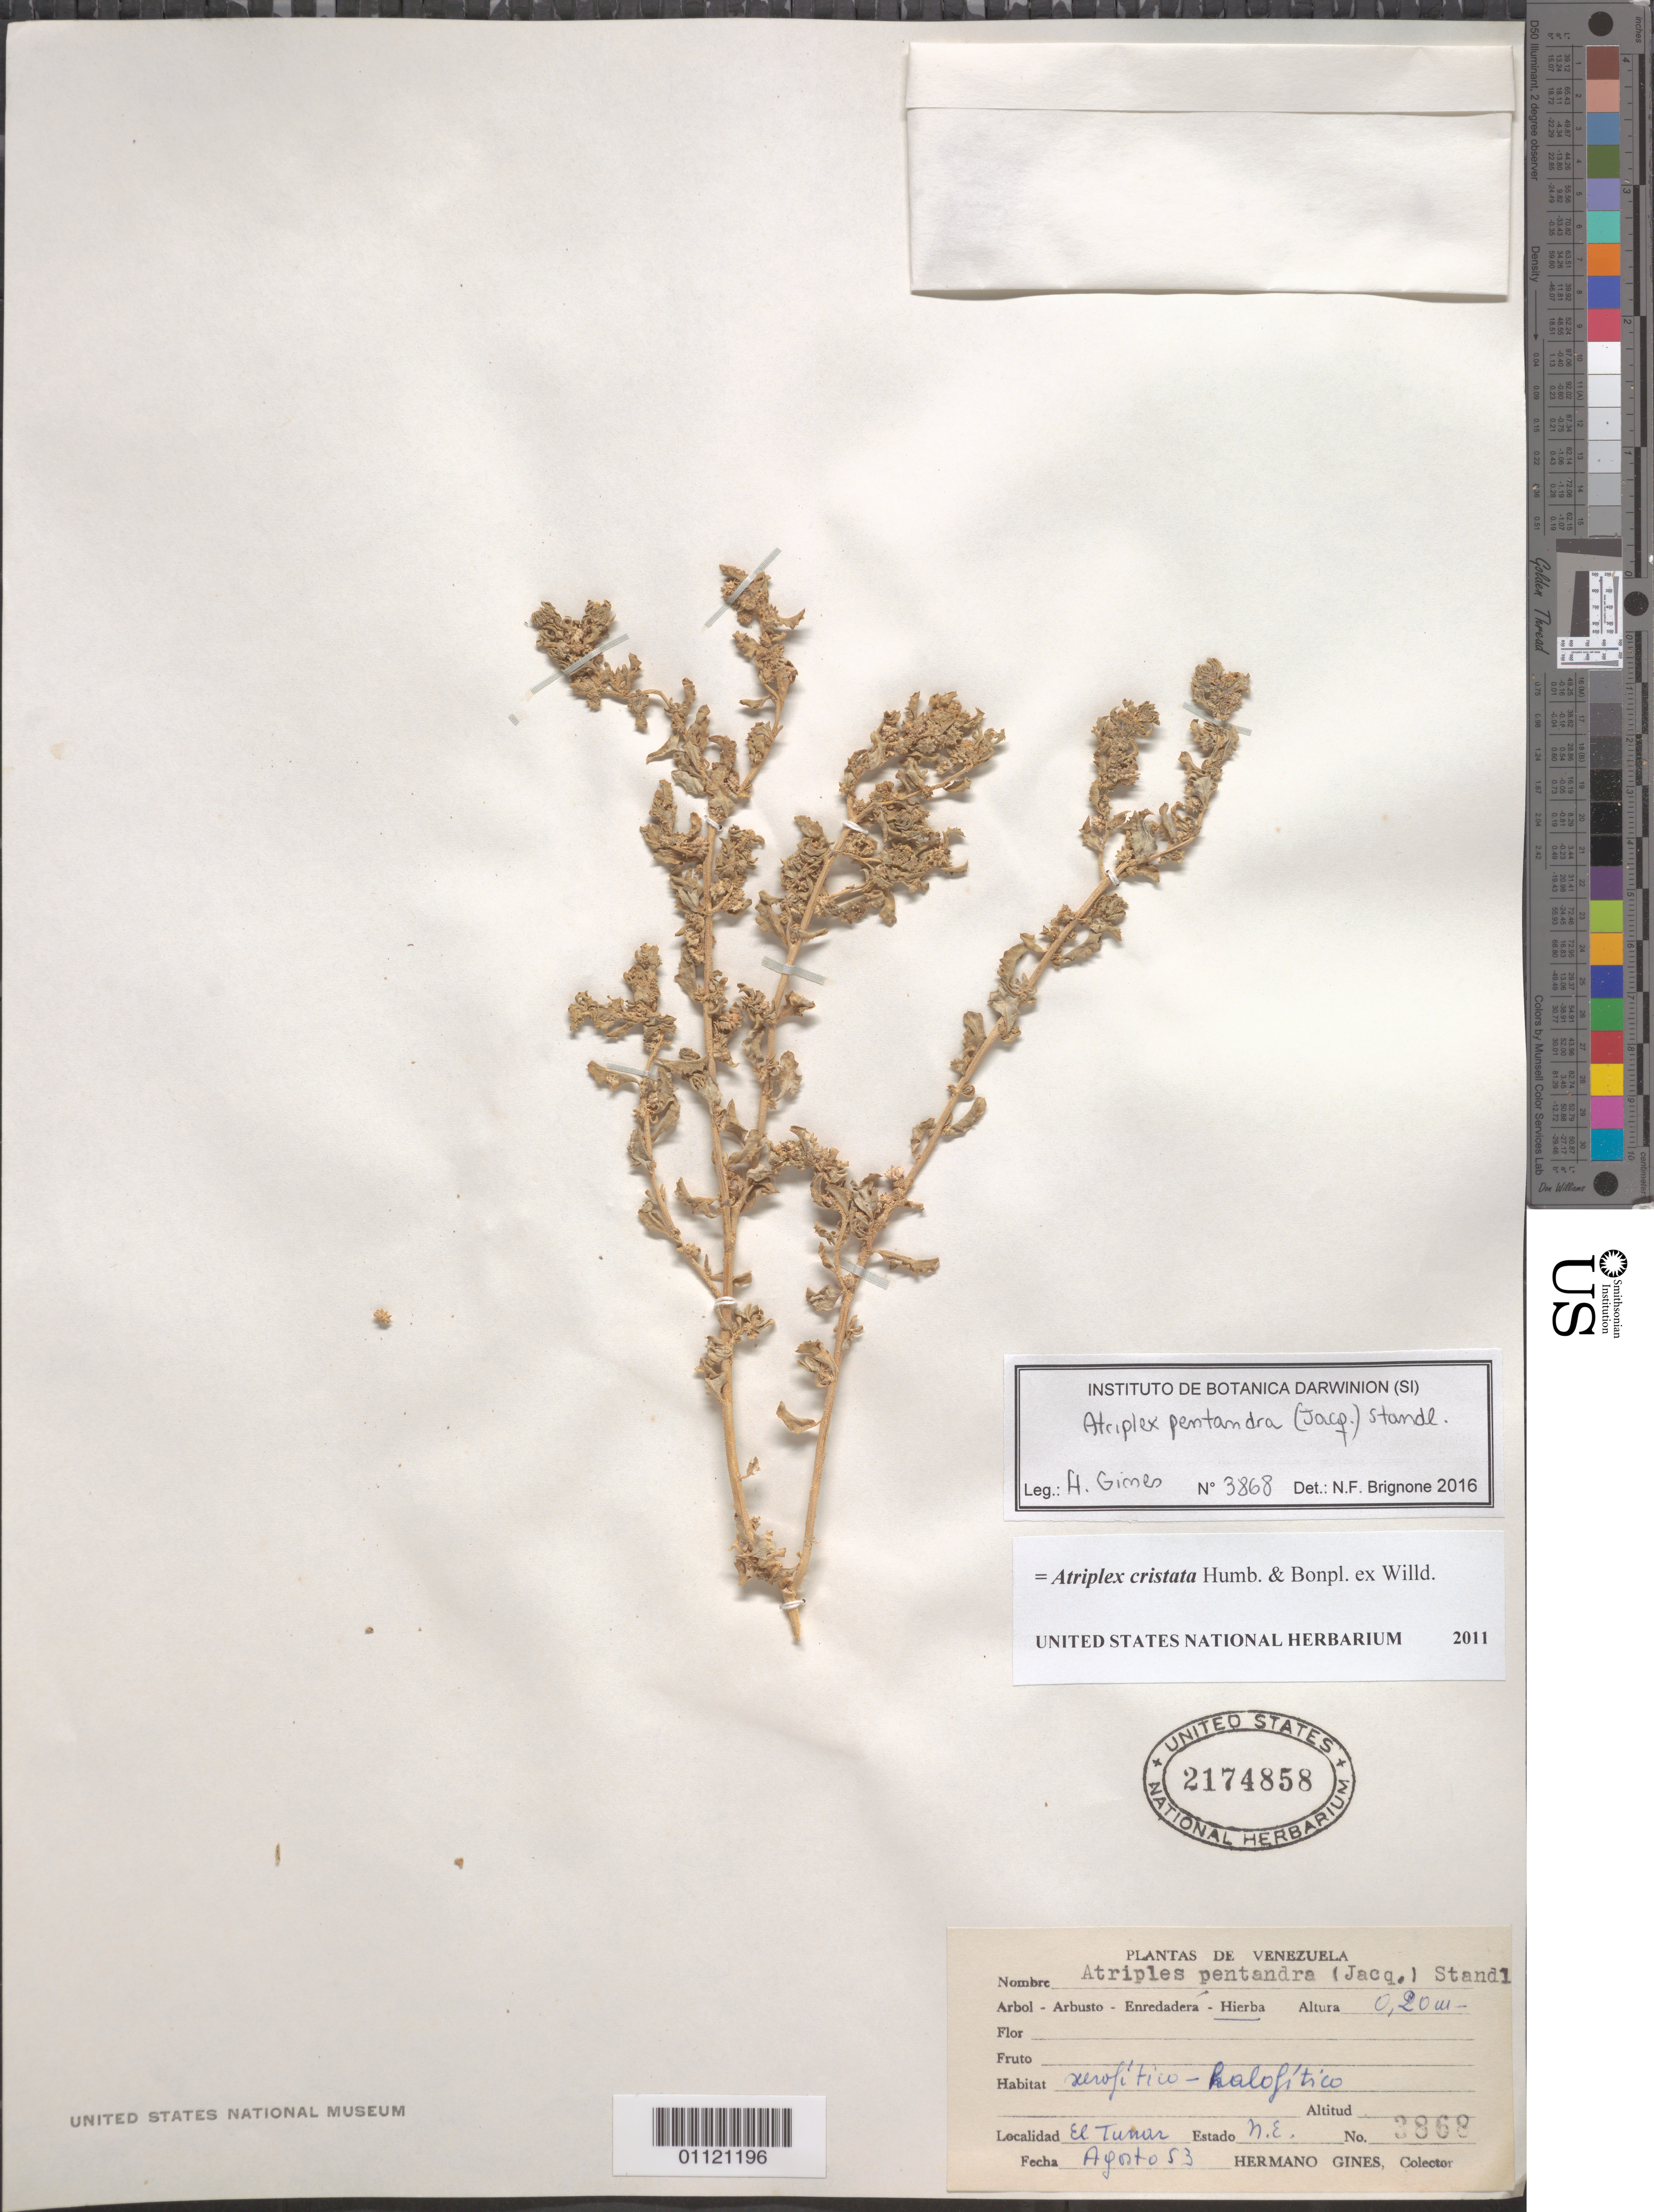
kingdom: Plantae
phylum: Tracheophyta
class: Magnoliopsida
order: Caryophyllales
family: Amaranthaceae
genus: Atriplex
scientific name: Atriplex cristata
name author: Humb. & Bonpl. ex Willd.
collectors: Bro. Gines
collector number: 3868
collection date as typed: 01 Aug 1953 to 31 Aug 1953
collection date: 1953-08-01/1953-08-31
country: Venezuela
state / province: Nueva Esparta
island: Margarita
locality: El Tunal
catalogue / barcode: US 2174858